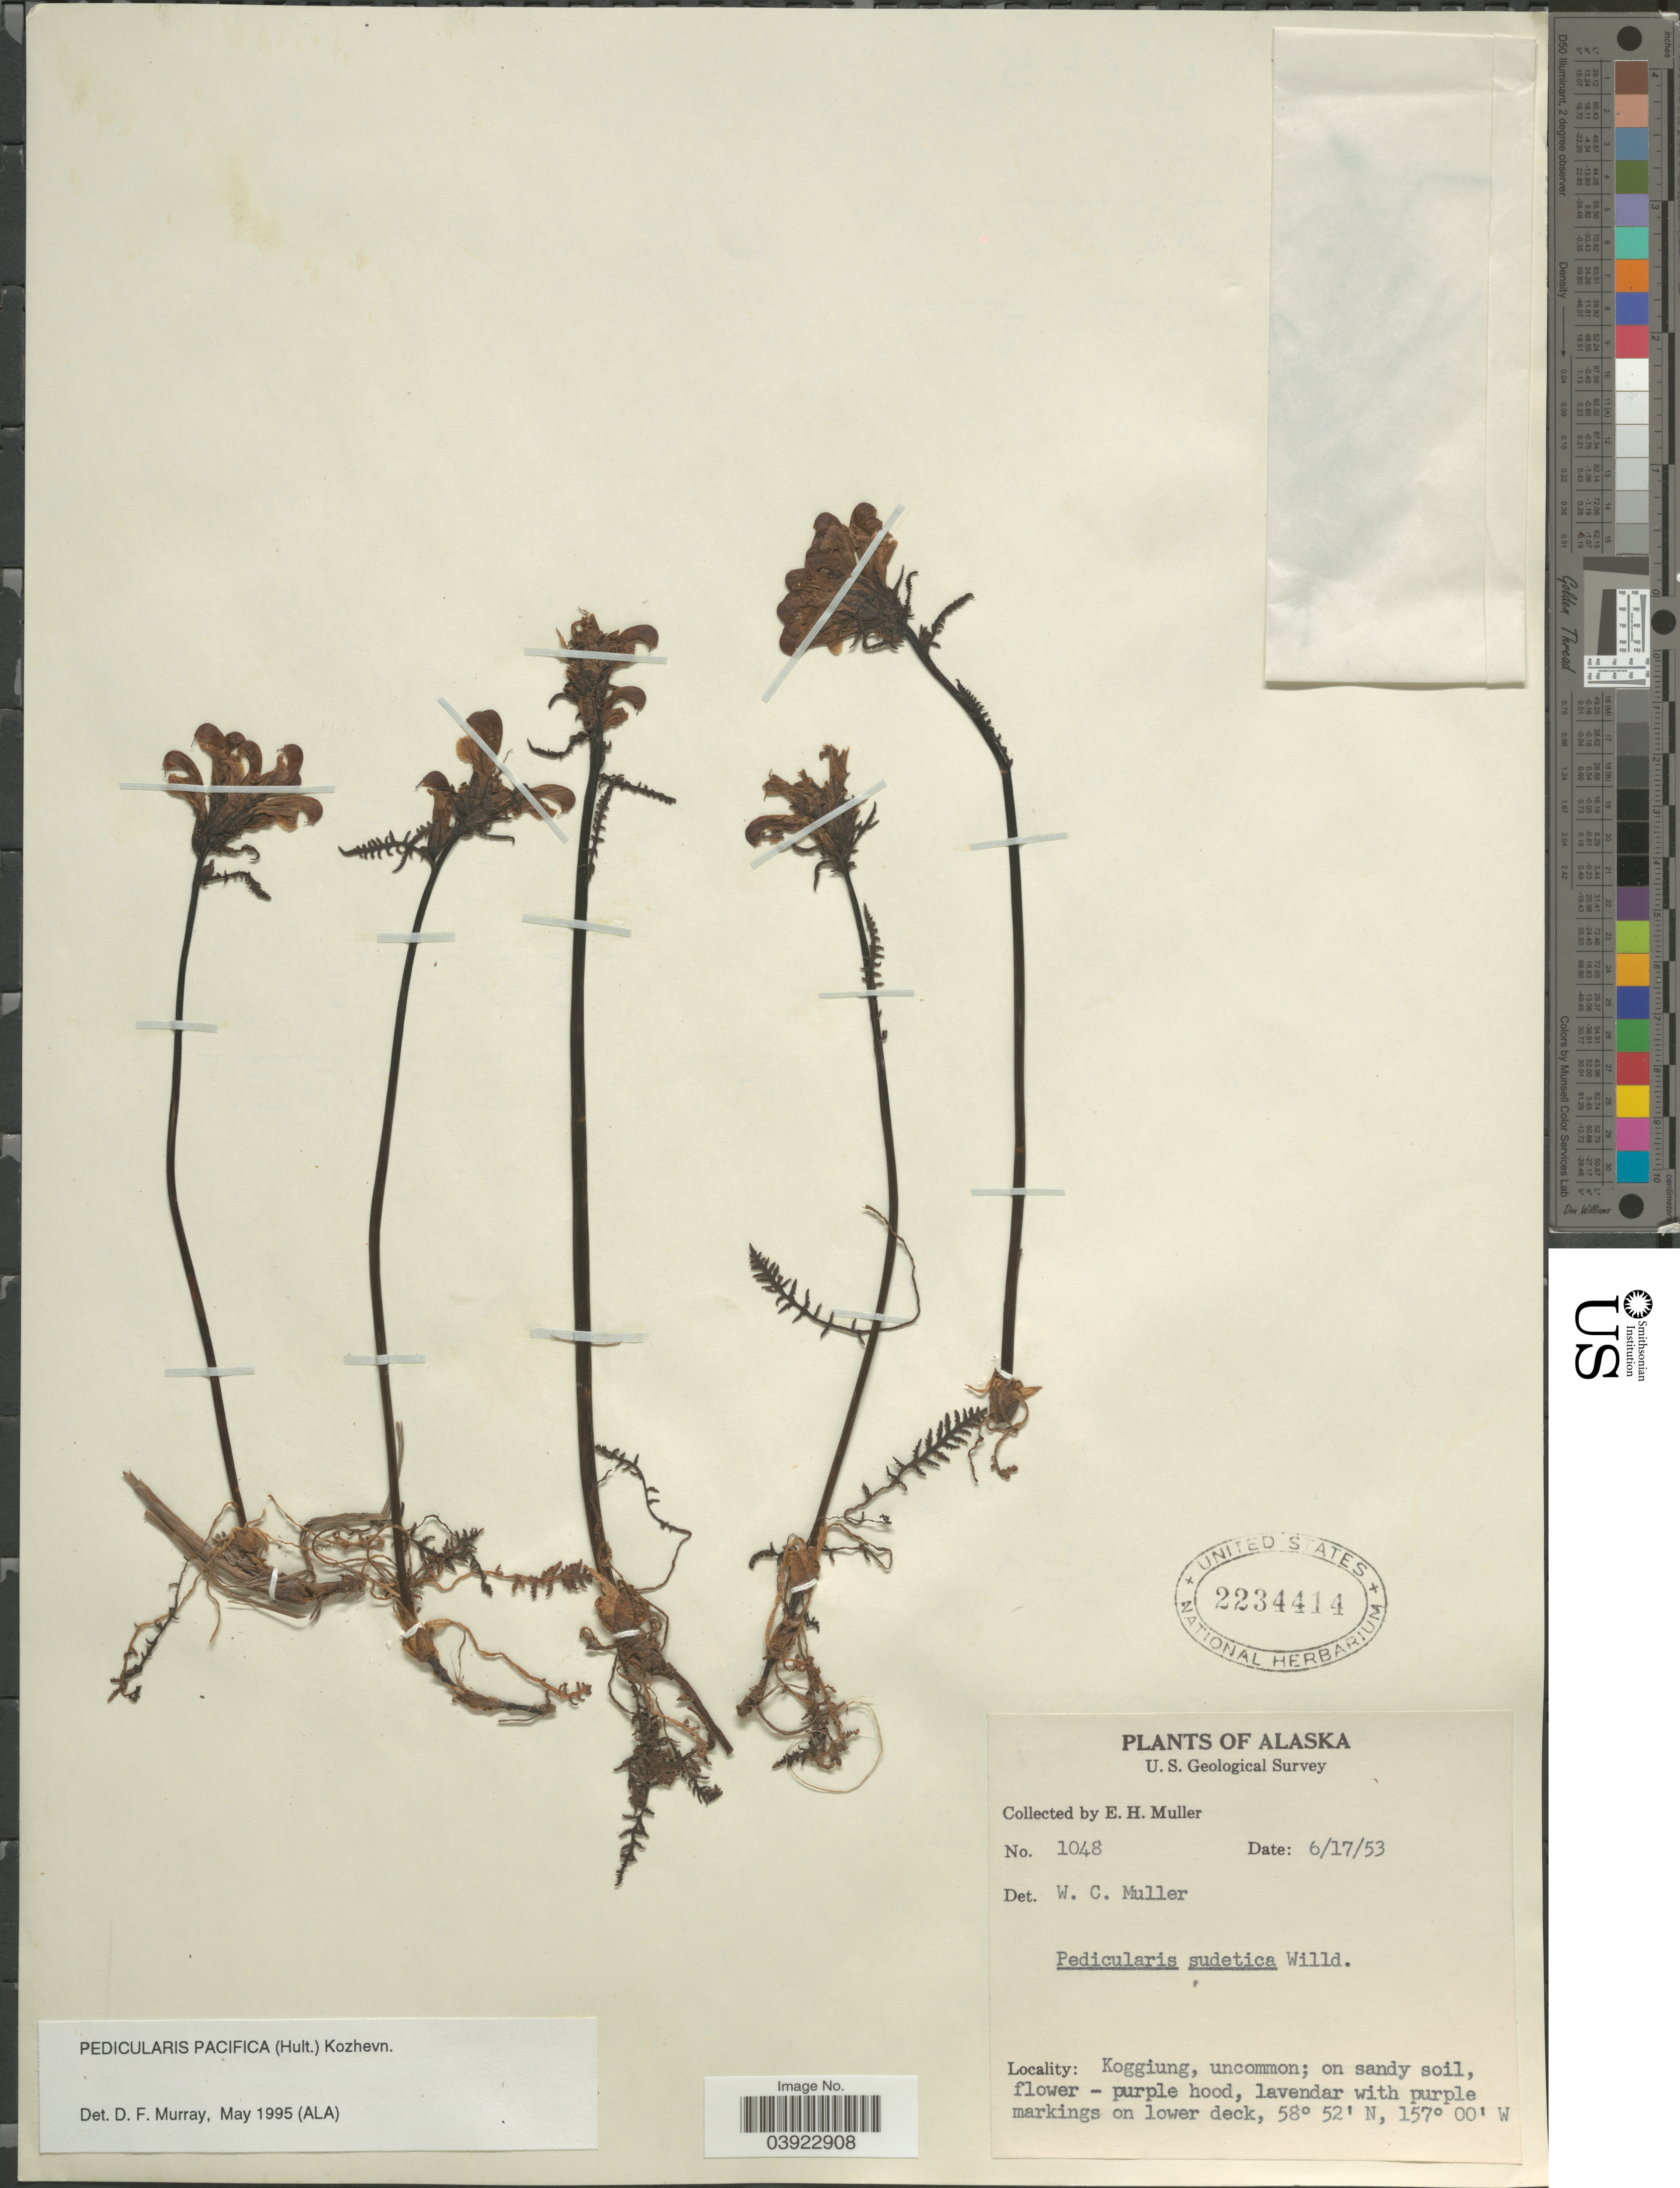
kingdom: Plantae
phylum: Tracheophyta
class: Magnoliopsida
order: Lamiales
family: Orobanchaceae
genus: Pedicularis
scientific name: Pedicularis pacifica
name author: (Hultén) Kozhevn.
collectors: E. H. Muller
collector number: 1048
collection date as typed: Transcribed d/m/y: 17/6/53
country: United States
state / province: Alaska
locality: Koggiung.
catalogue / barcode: US 2234414